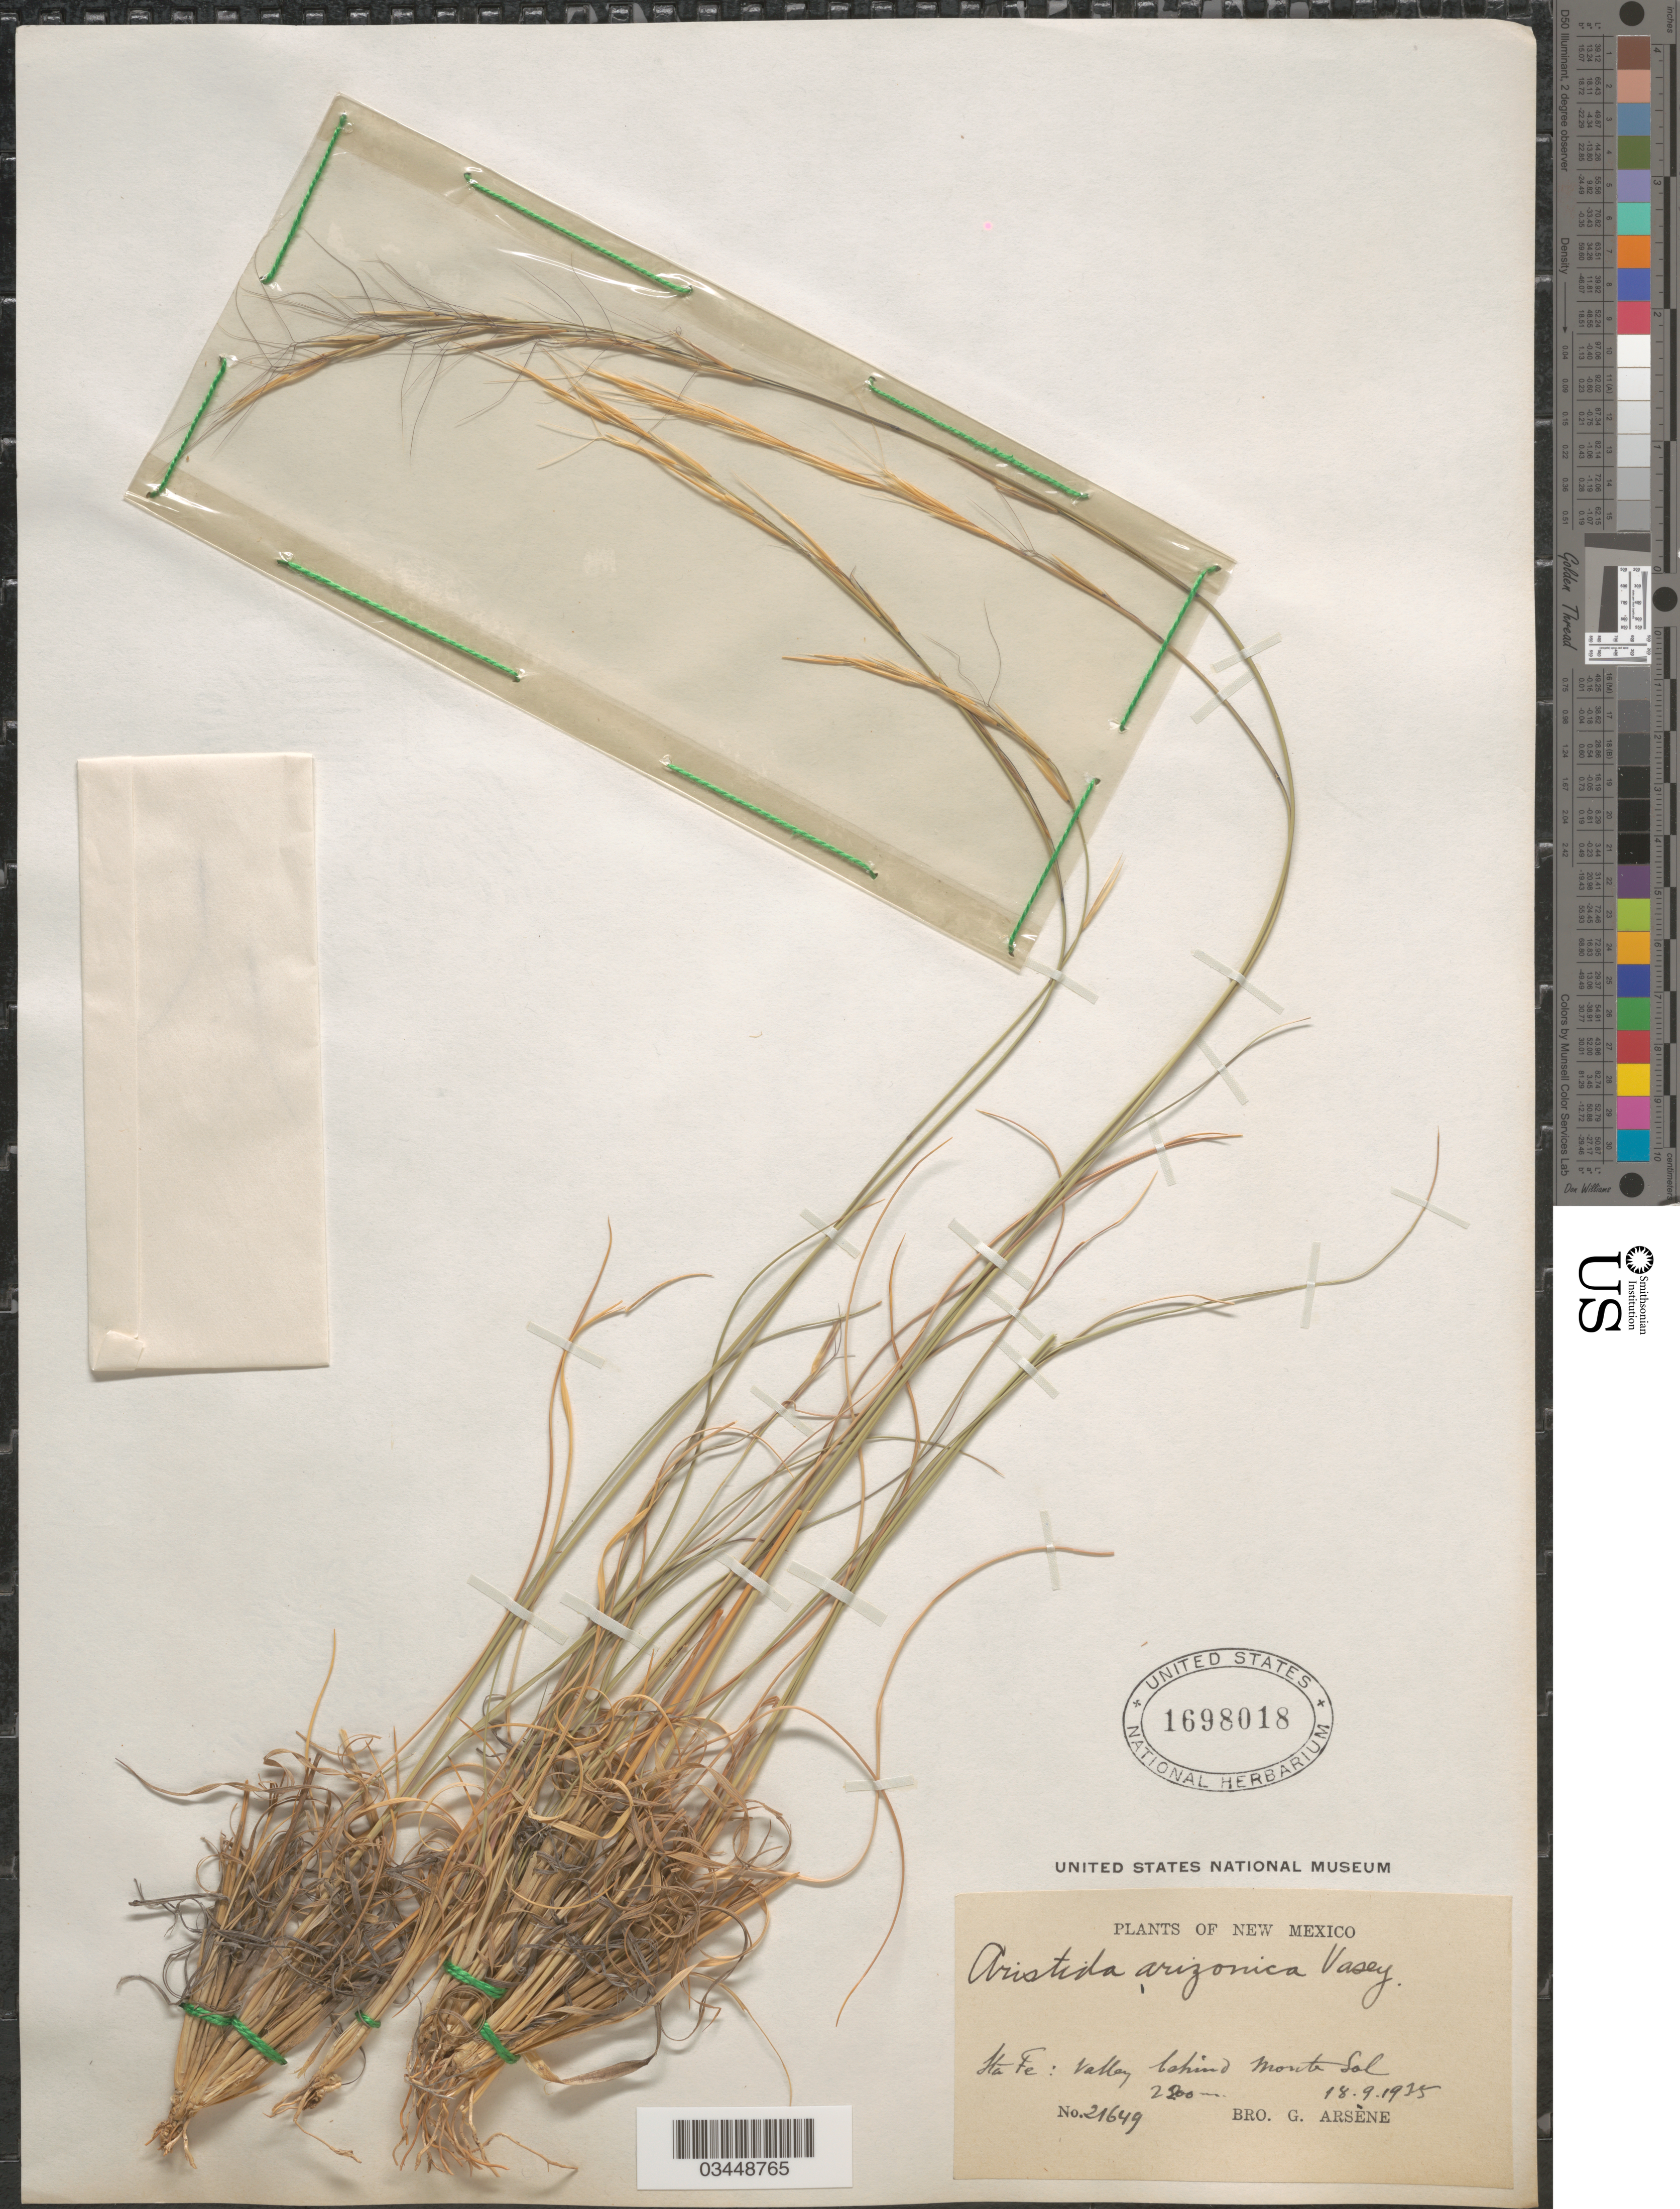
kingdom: Plantae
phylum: Tracheophyta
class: Liliopsida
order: Poales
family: Poaceae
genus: Aristida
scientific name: Aristida arizonica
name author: Vasey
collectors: Bro. G. Arsène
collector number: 21649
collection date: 1925-09-18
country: United States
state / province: New Mexico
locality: Sta Fe: Valley behind Monte Sal.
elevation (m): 2800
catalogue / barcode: US 1698018